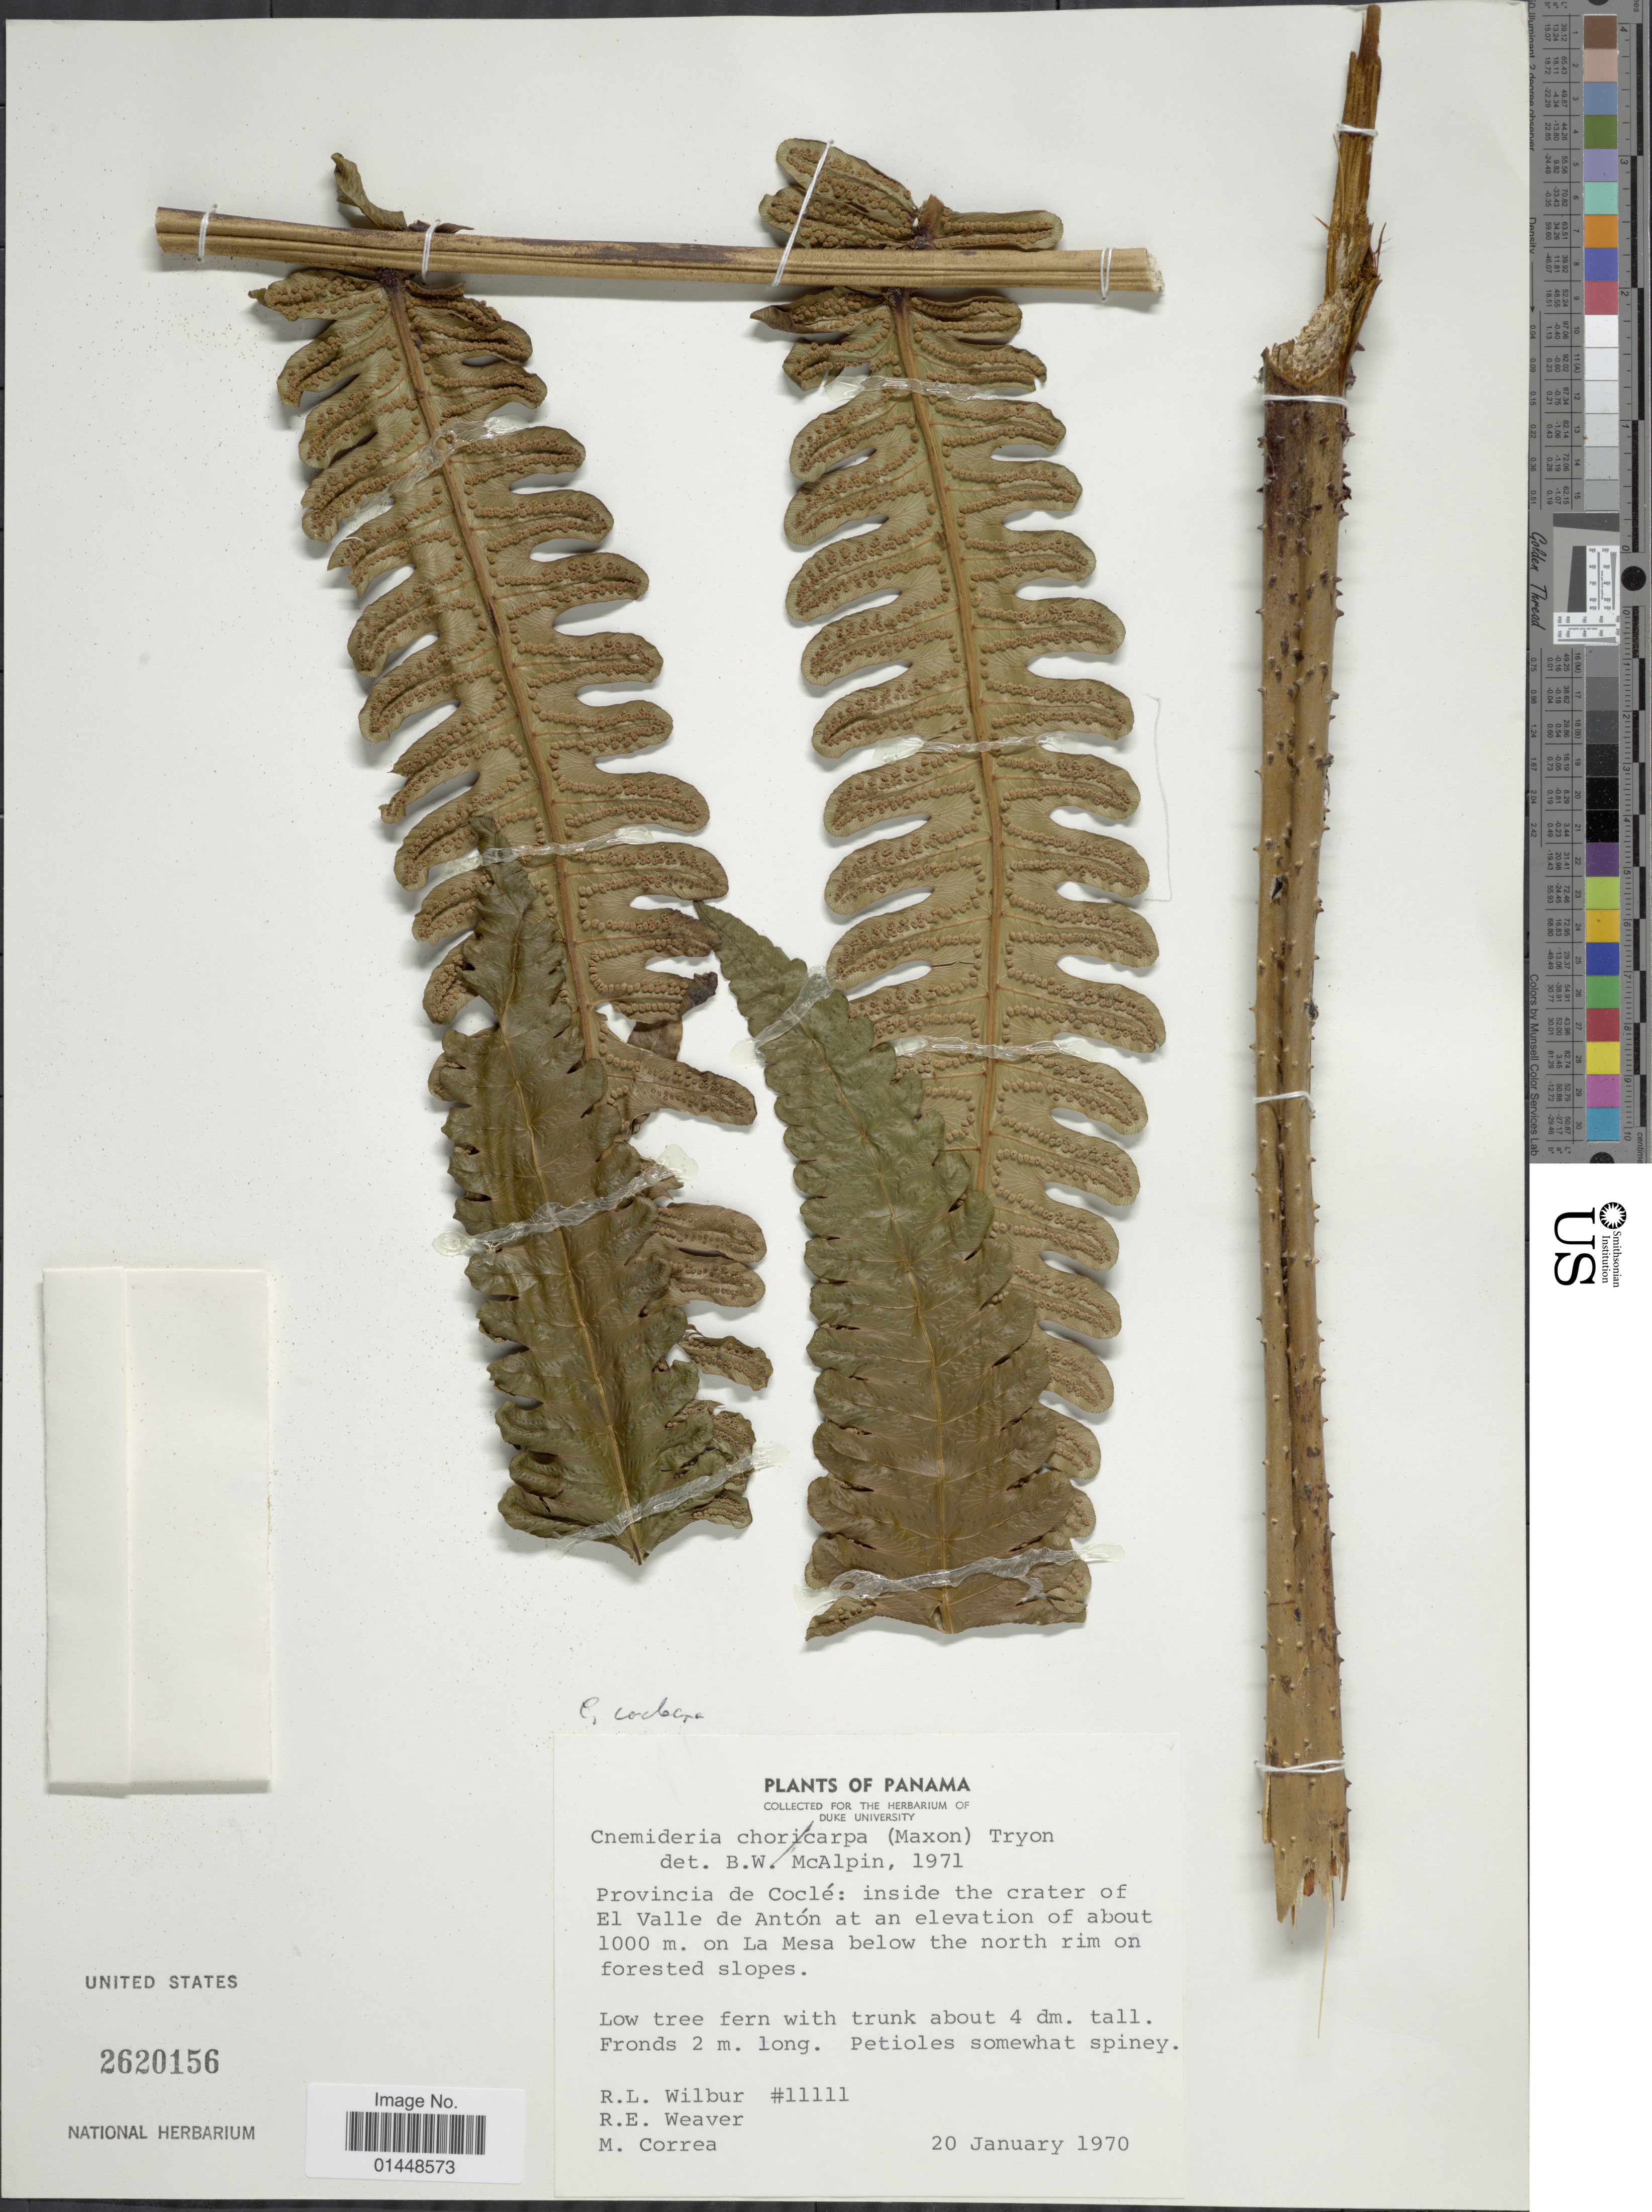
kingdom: Plantae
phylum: Tracheophyta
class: Polypodiopsida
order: Cyatheales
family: Cyatheaceae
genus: Cyathea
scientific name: Cyathea cocleana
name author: (Stolze) Lehnert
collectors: R. L. Wilbur, R. E. Weaver & M. Correa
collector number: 11111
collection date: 1970-01-20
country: Panama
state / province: Coclé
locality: Provincia de Coclé: inside the crater of El Valle de Antón. La Mesa below the north rim on forested slopes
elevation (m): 1000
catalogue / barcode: US 2620156